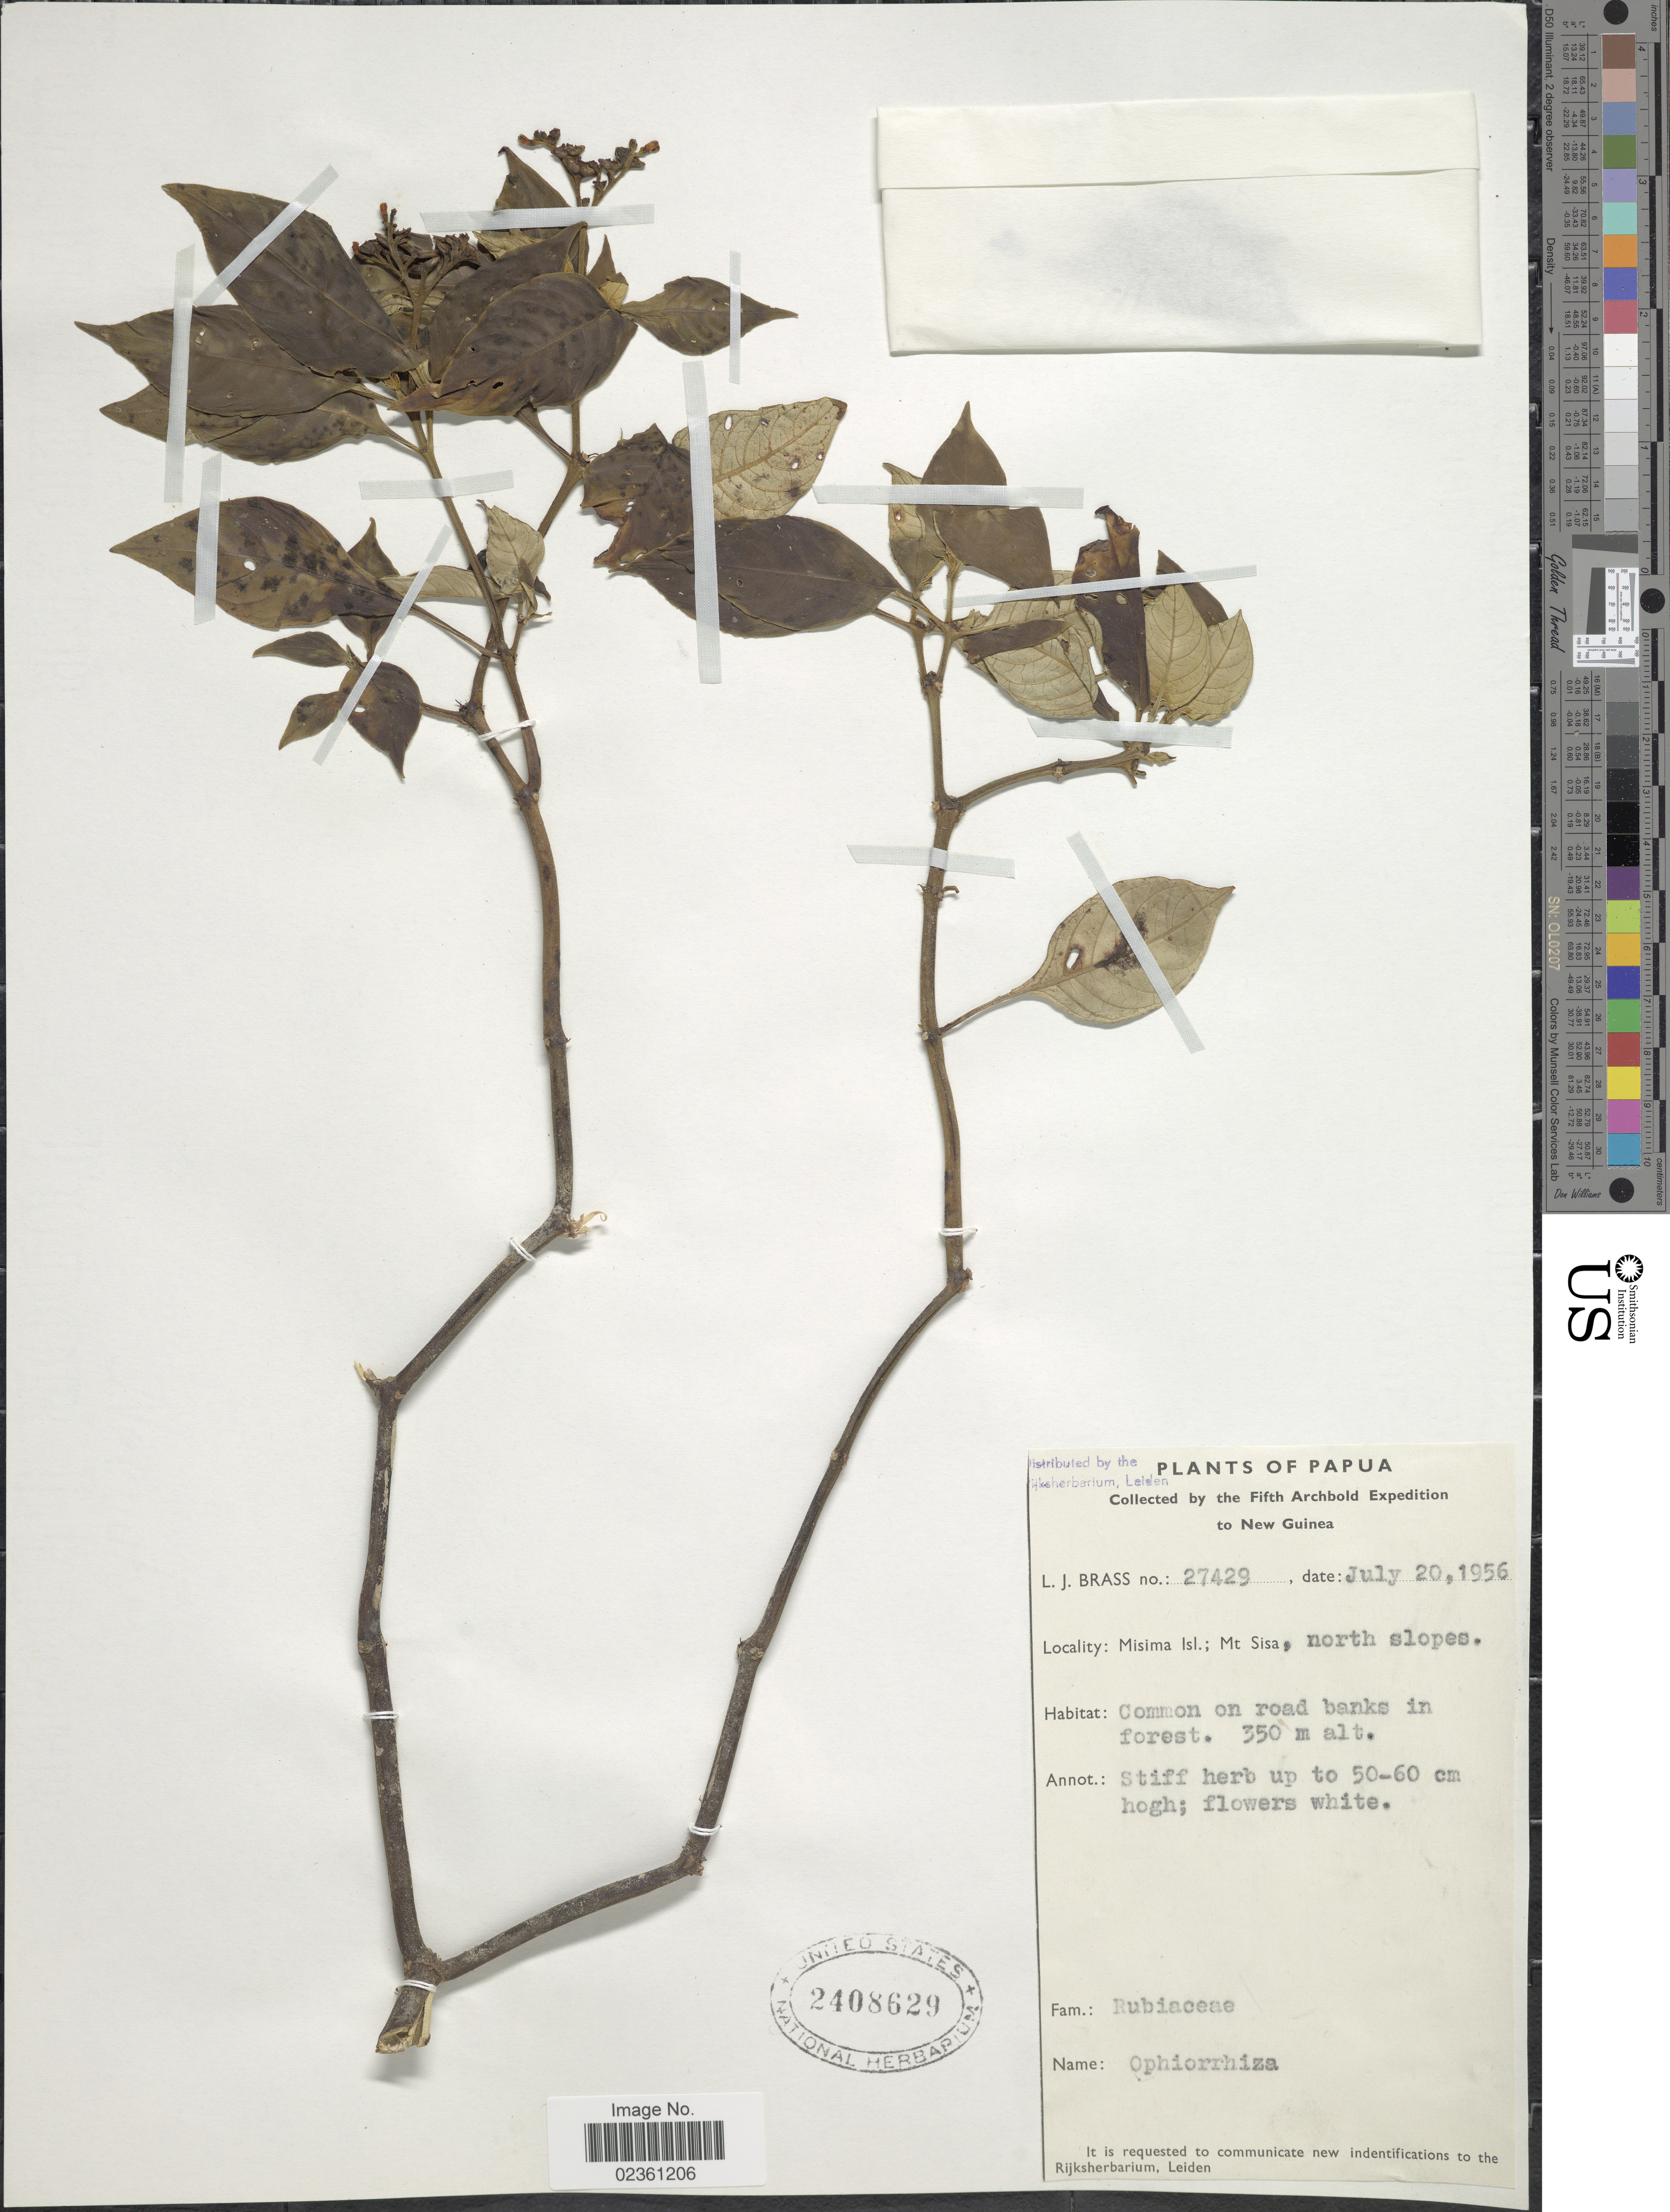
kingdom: Plantae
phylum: Tracheophyta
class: Magnoliopsida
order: Gentianales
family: Rubiaceae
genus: Ophiorrhiza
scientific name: Ophiorrhiza sp.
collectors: L. J. Brass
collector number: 27429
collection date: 1956-07-20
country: Papua New Guinea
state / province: Milne Bay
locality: Misimia Isl.; Mt Sisa, north slopes, Common on road banks in forest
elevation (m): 350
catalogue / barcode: US 2408629